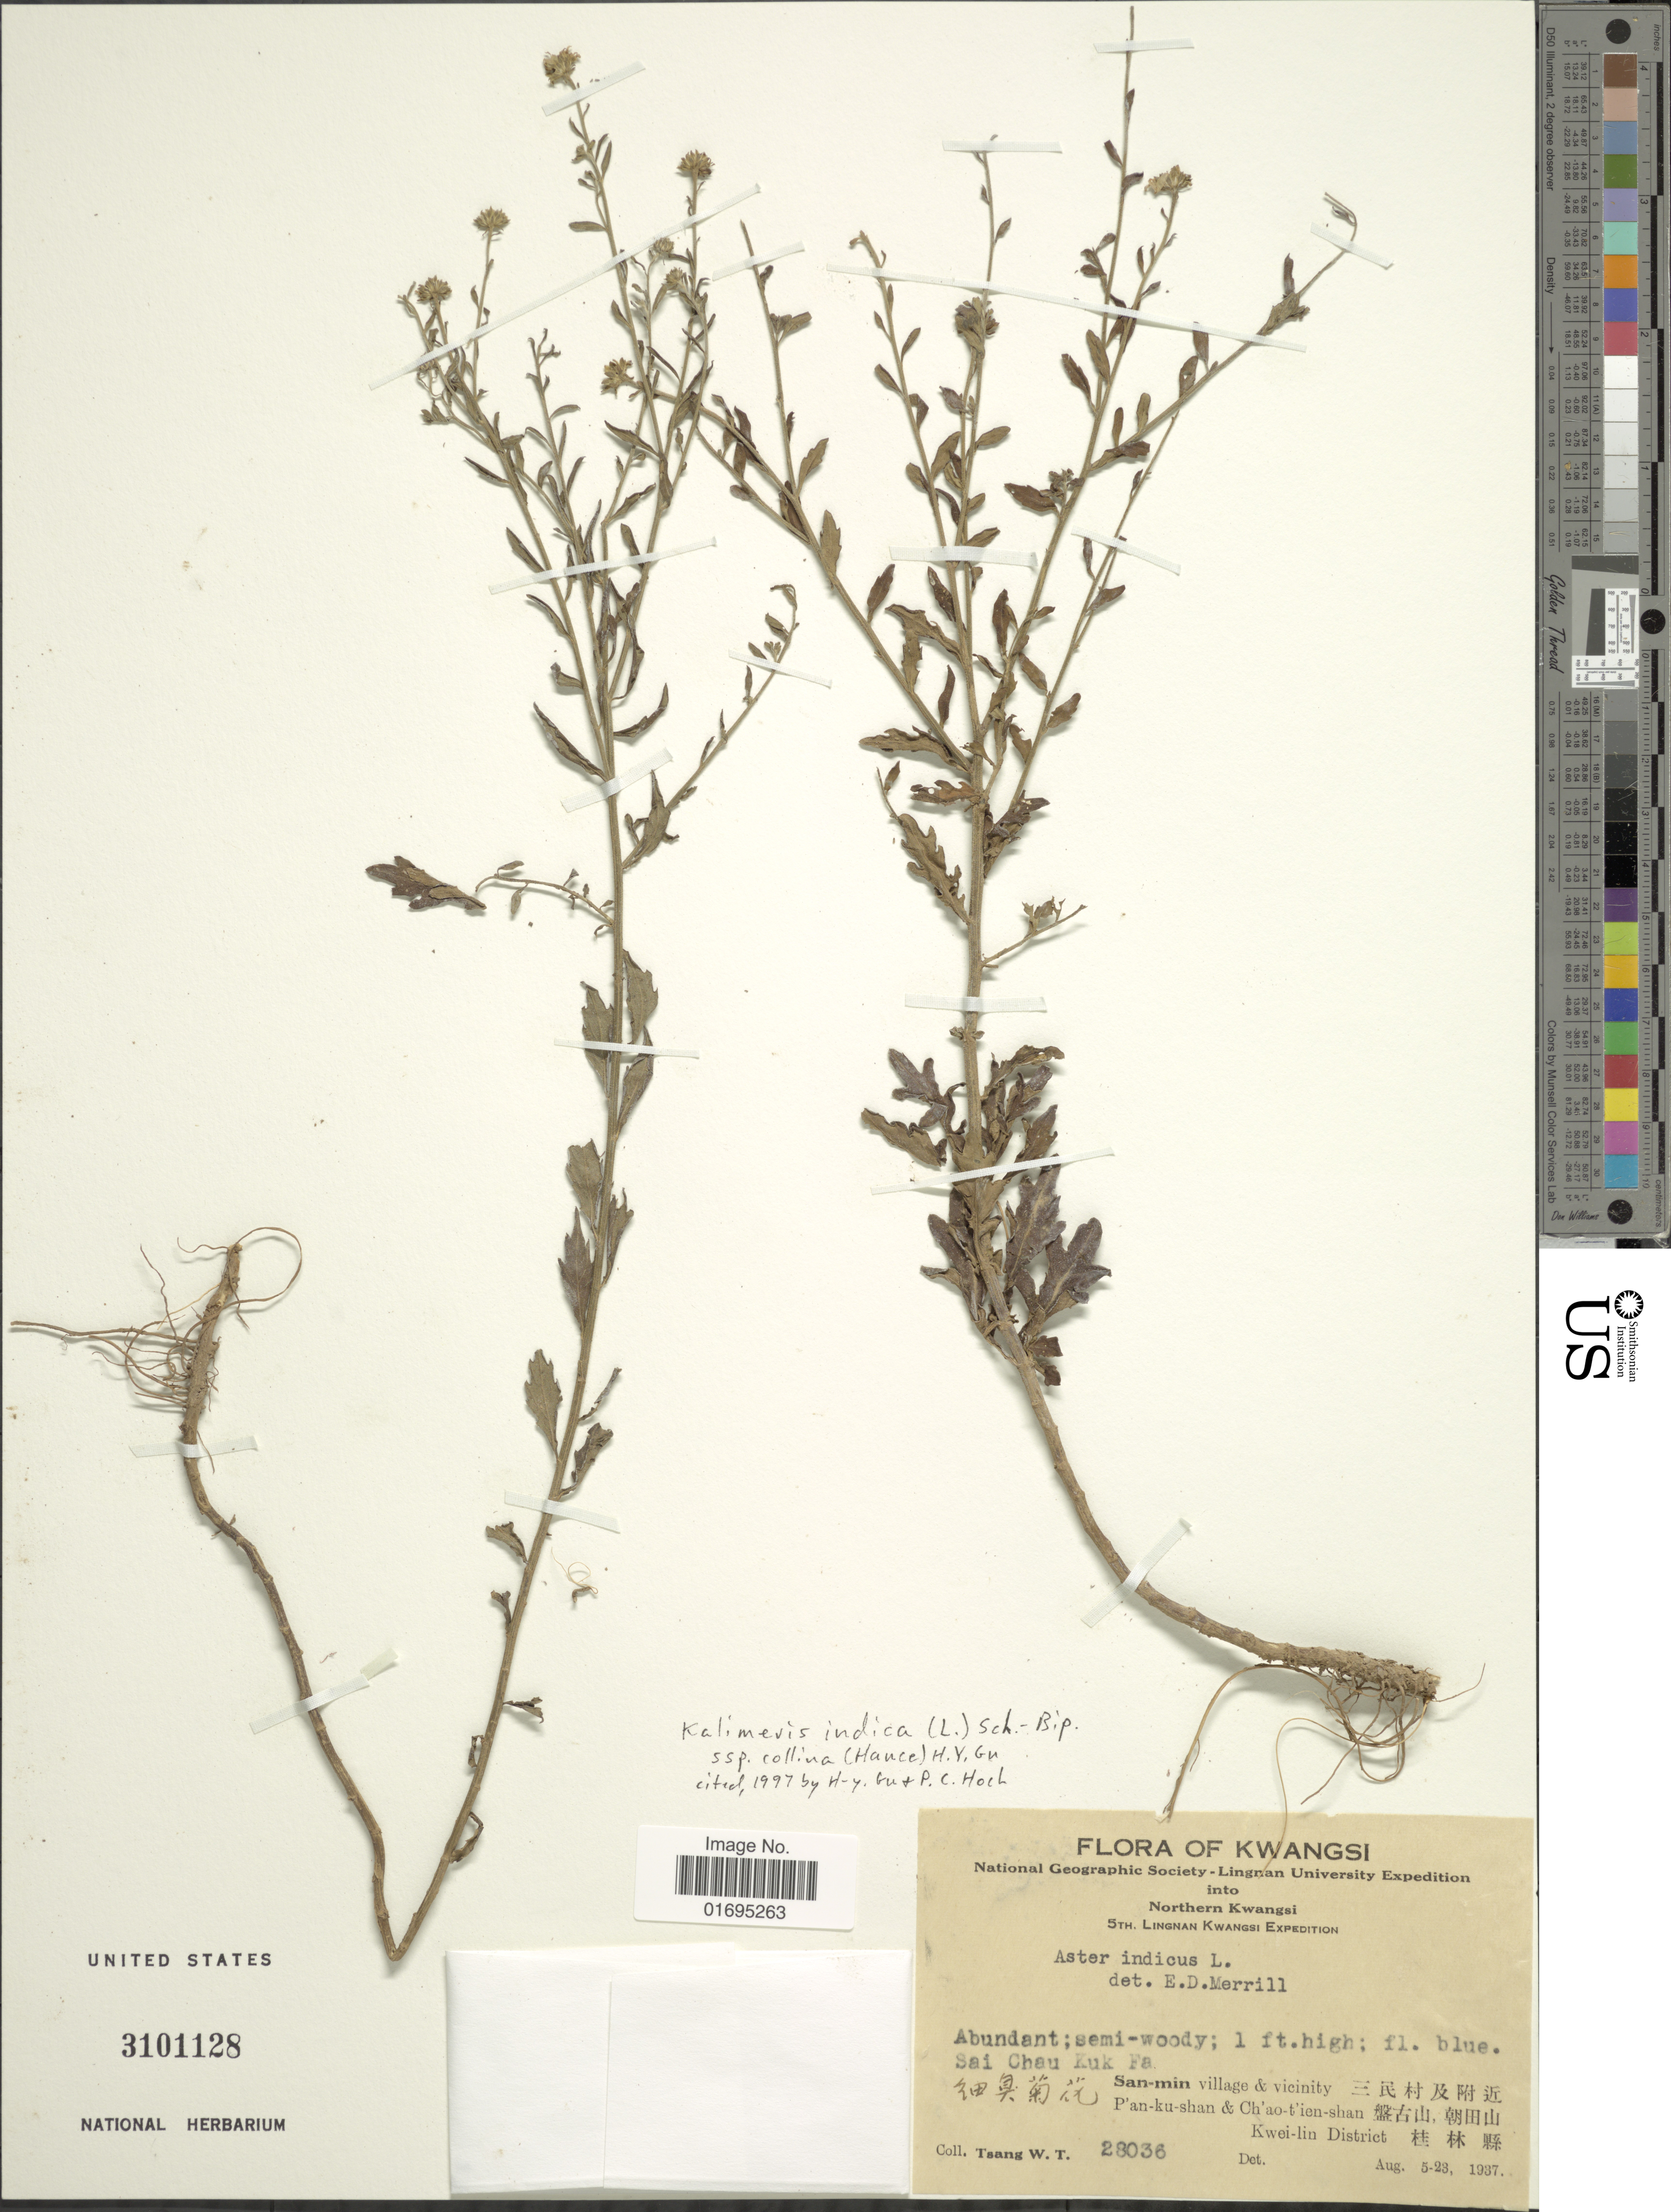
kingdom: Plantae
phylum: Tracheophyta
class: Magnoliopsida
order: Asterales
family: Asteraceae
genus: Kalimeris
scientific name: Kalimeris indica subsp. collina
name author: (Hance) H.Y. Gu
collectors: W. T. Tsang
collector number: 28036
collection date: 1937-08-05/1937-08-23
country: China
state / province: Guangxi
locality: Sai Chau Kuk Fa, Sanmin village & vicinity, P'an-ku-shan & Ch'oa-t'ien-shan, Kwei-lin District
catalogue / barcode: US 3101128